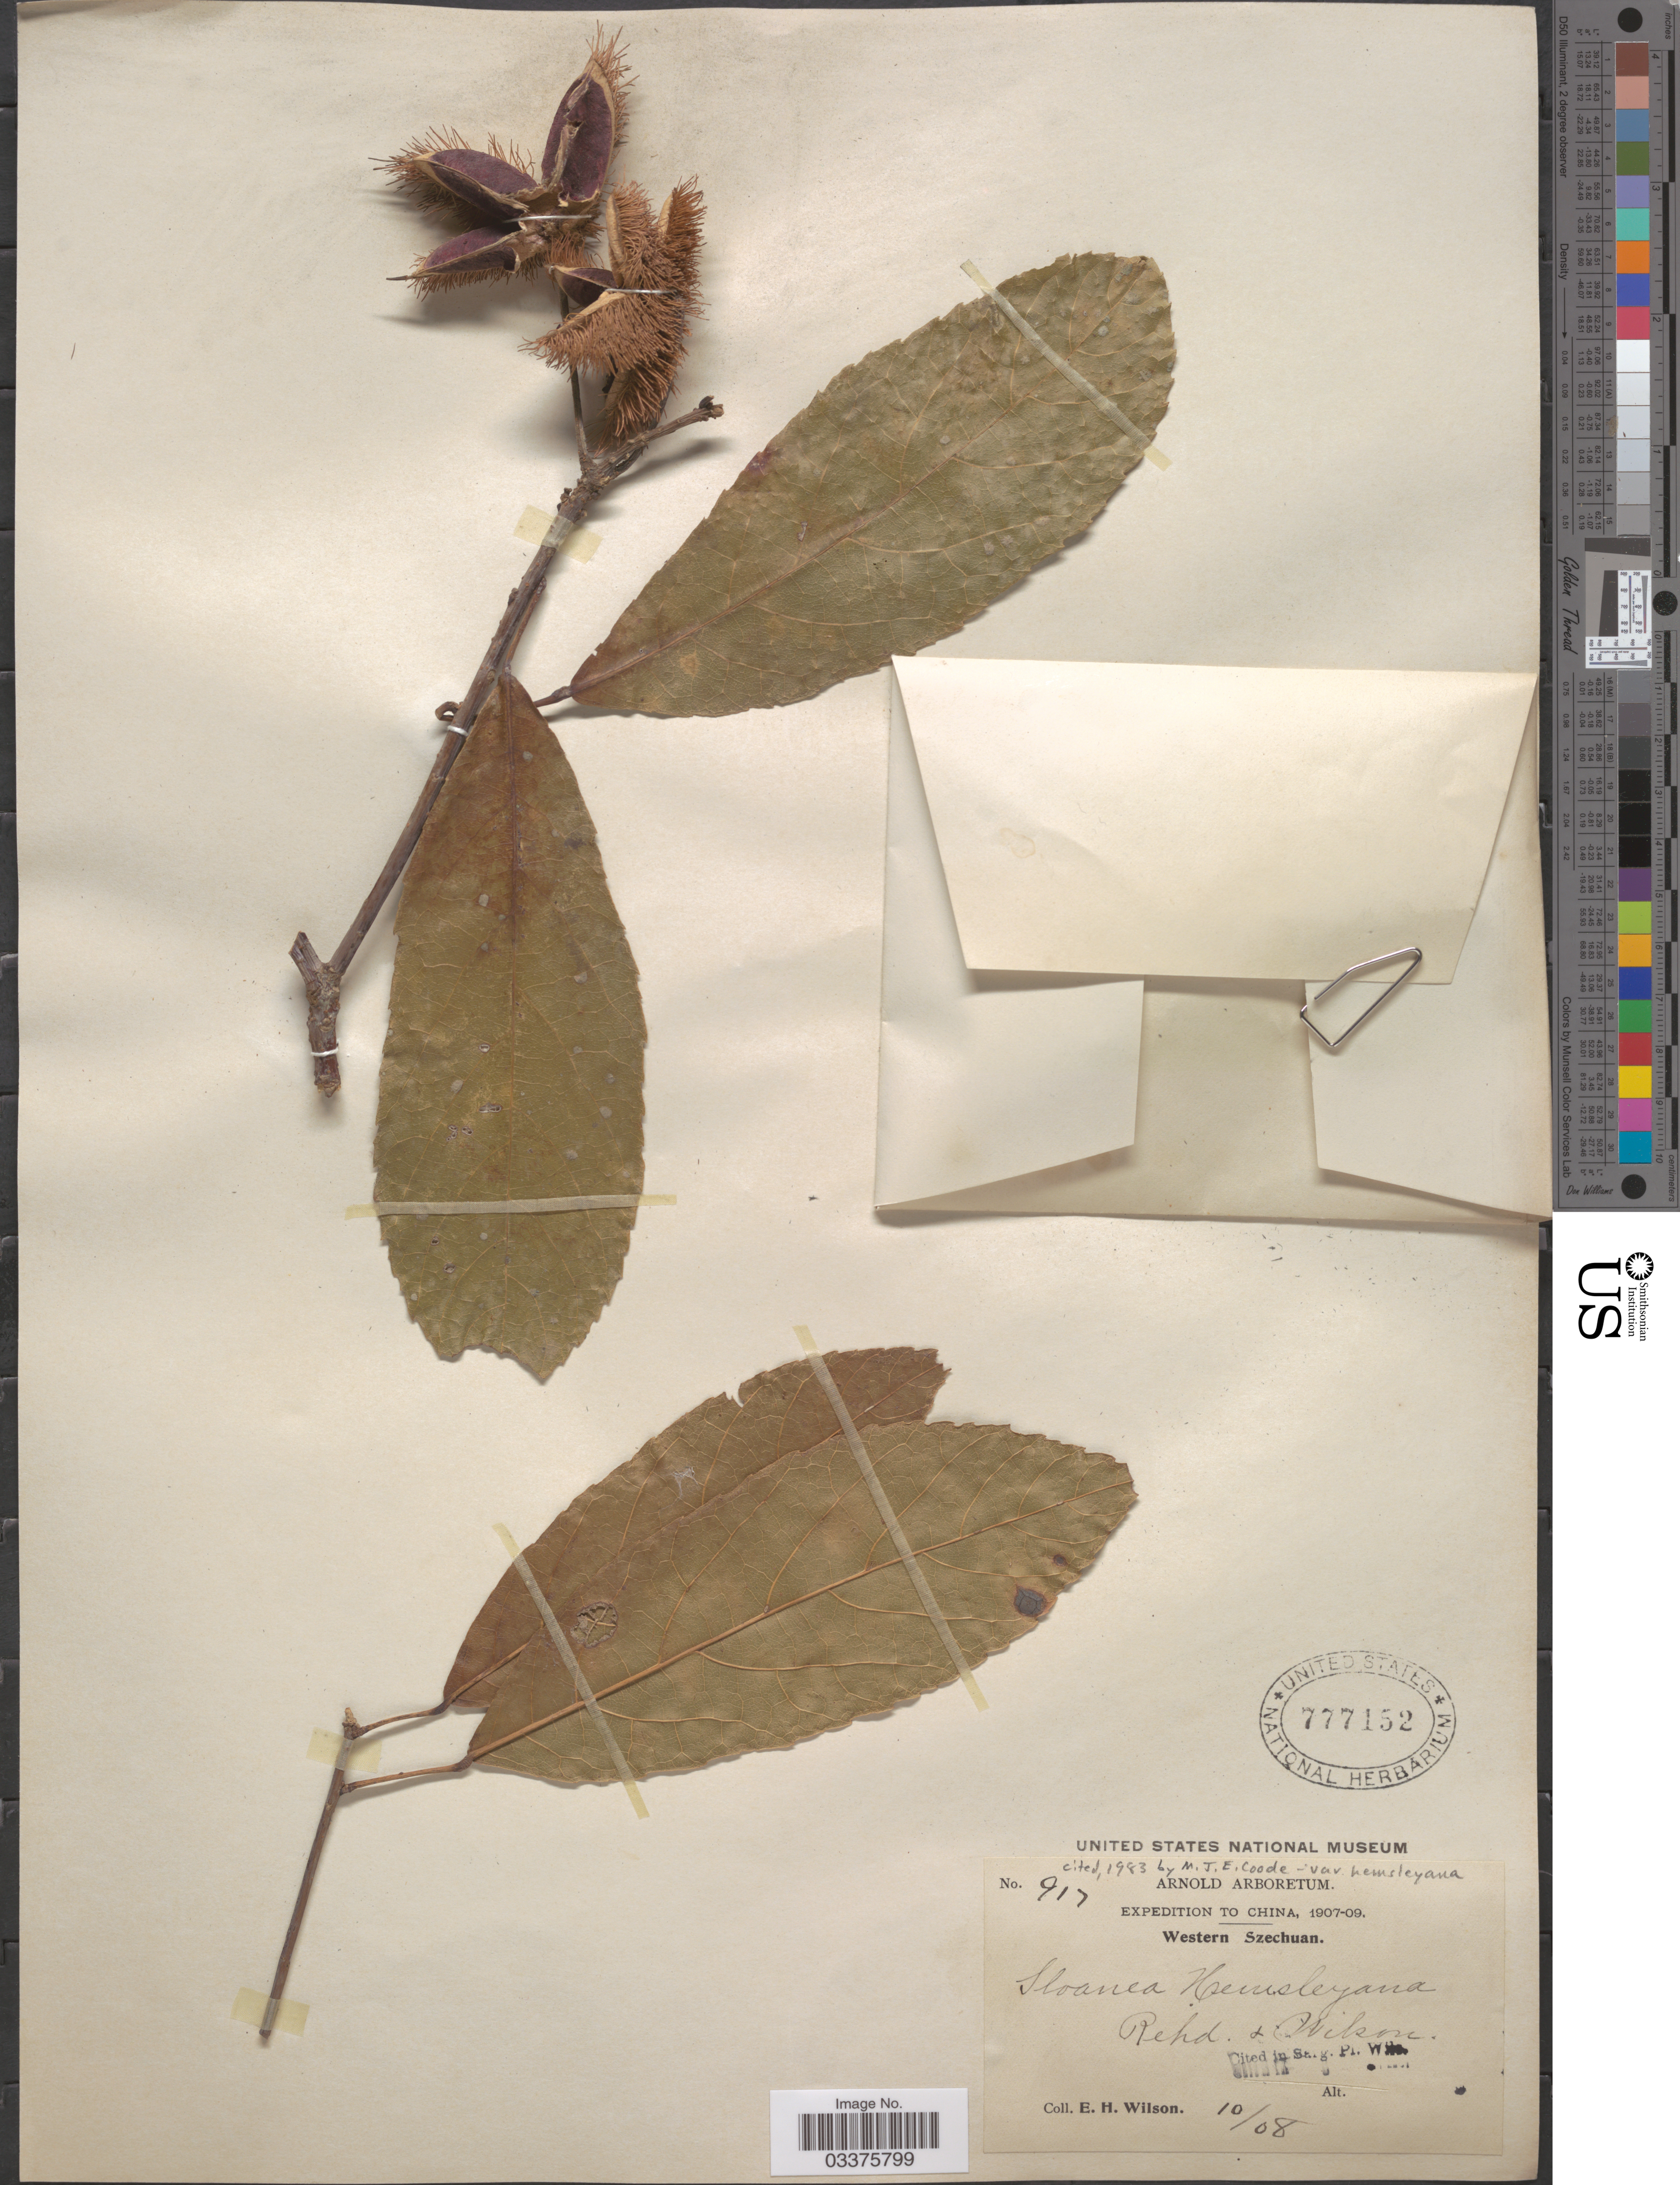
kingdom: Plantae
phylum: Tracheophyta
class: Magnoliopsida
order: Oxalidales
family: Elaeocarpaceae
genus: Sloanea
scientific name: Sloanea hemsleyana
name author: (Ito) Rehder & E.H. Wilson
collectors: E. Wilson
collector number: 917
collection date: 1908-10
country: China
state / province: Sichuan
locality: Western Szechuan.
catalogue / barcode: US 777152